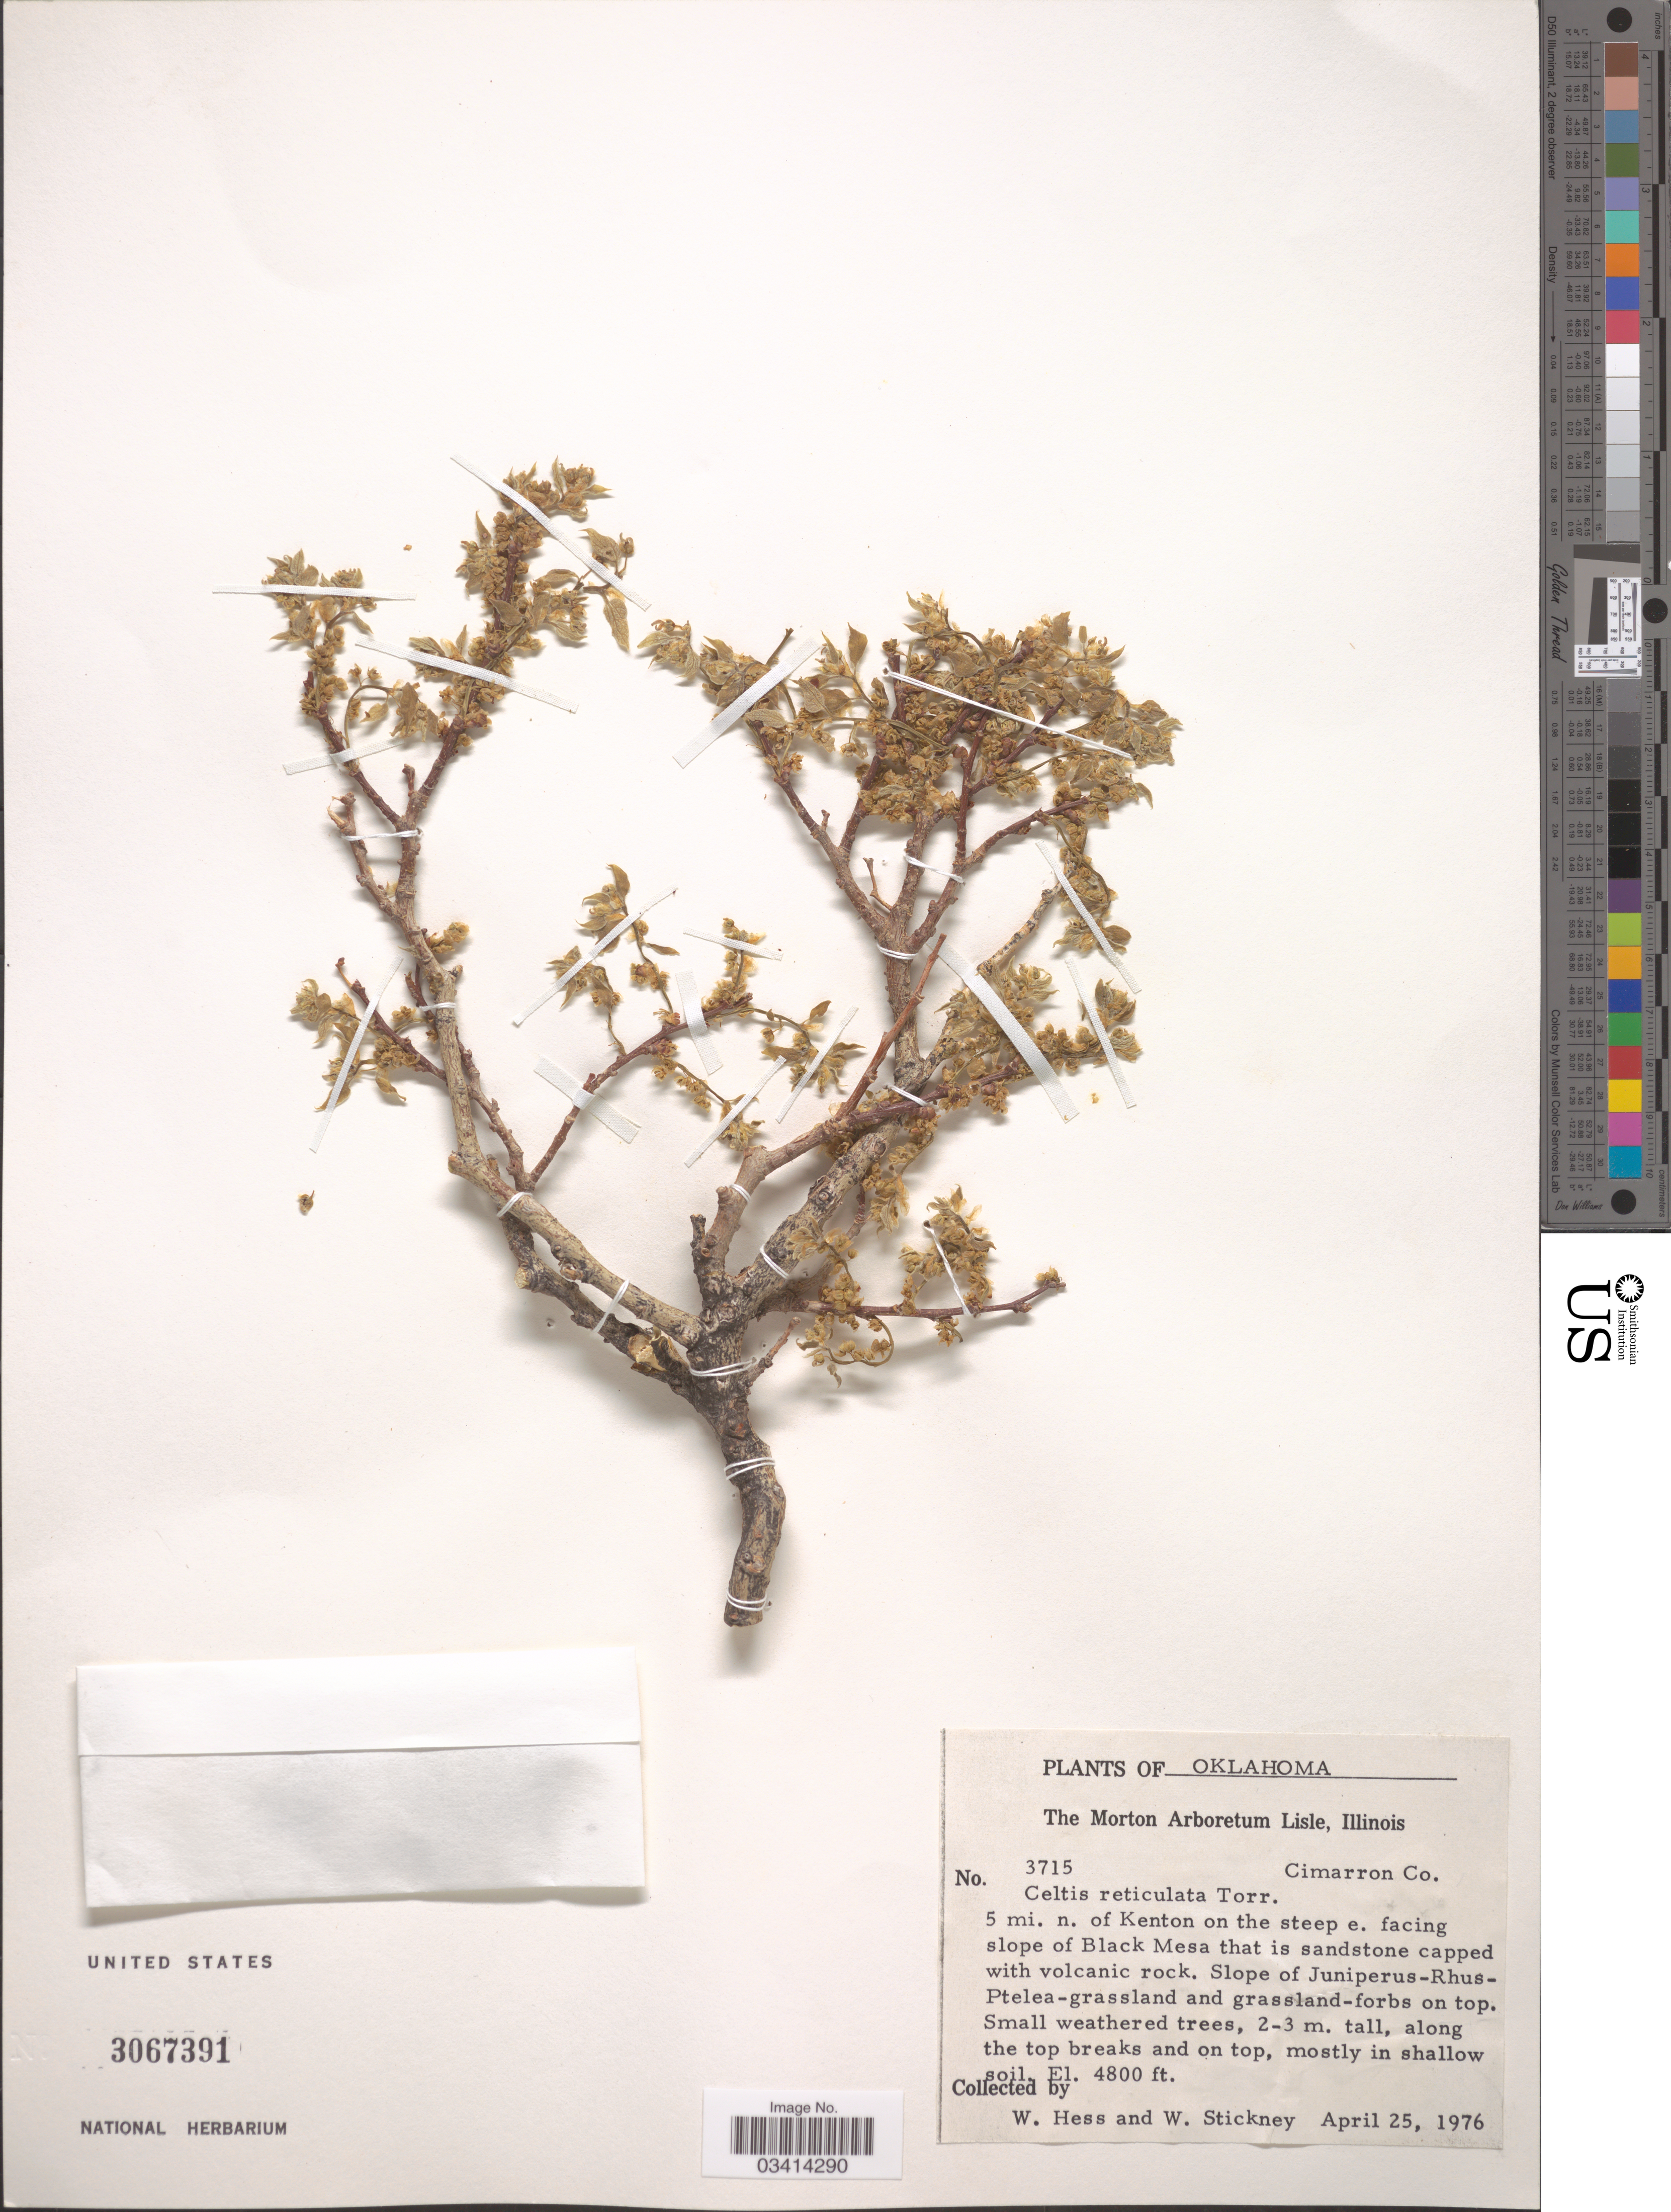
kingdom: Plantae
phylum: Tracheophyta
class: Magnoliopsida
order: Rosales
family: Cannabaceae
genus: Celtis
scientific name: Celtis reticulata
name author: Torr.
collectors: W. Hess & W. Stickney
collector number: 3715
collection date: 1976-04-25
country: United States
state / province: Oklahoma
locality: Cimarron Co. 5 mi. n. of Kenton on the steep e. facing slope of Black Mesa.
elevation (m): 1463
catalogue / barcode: US 3067391